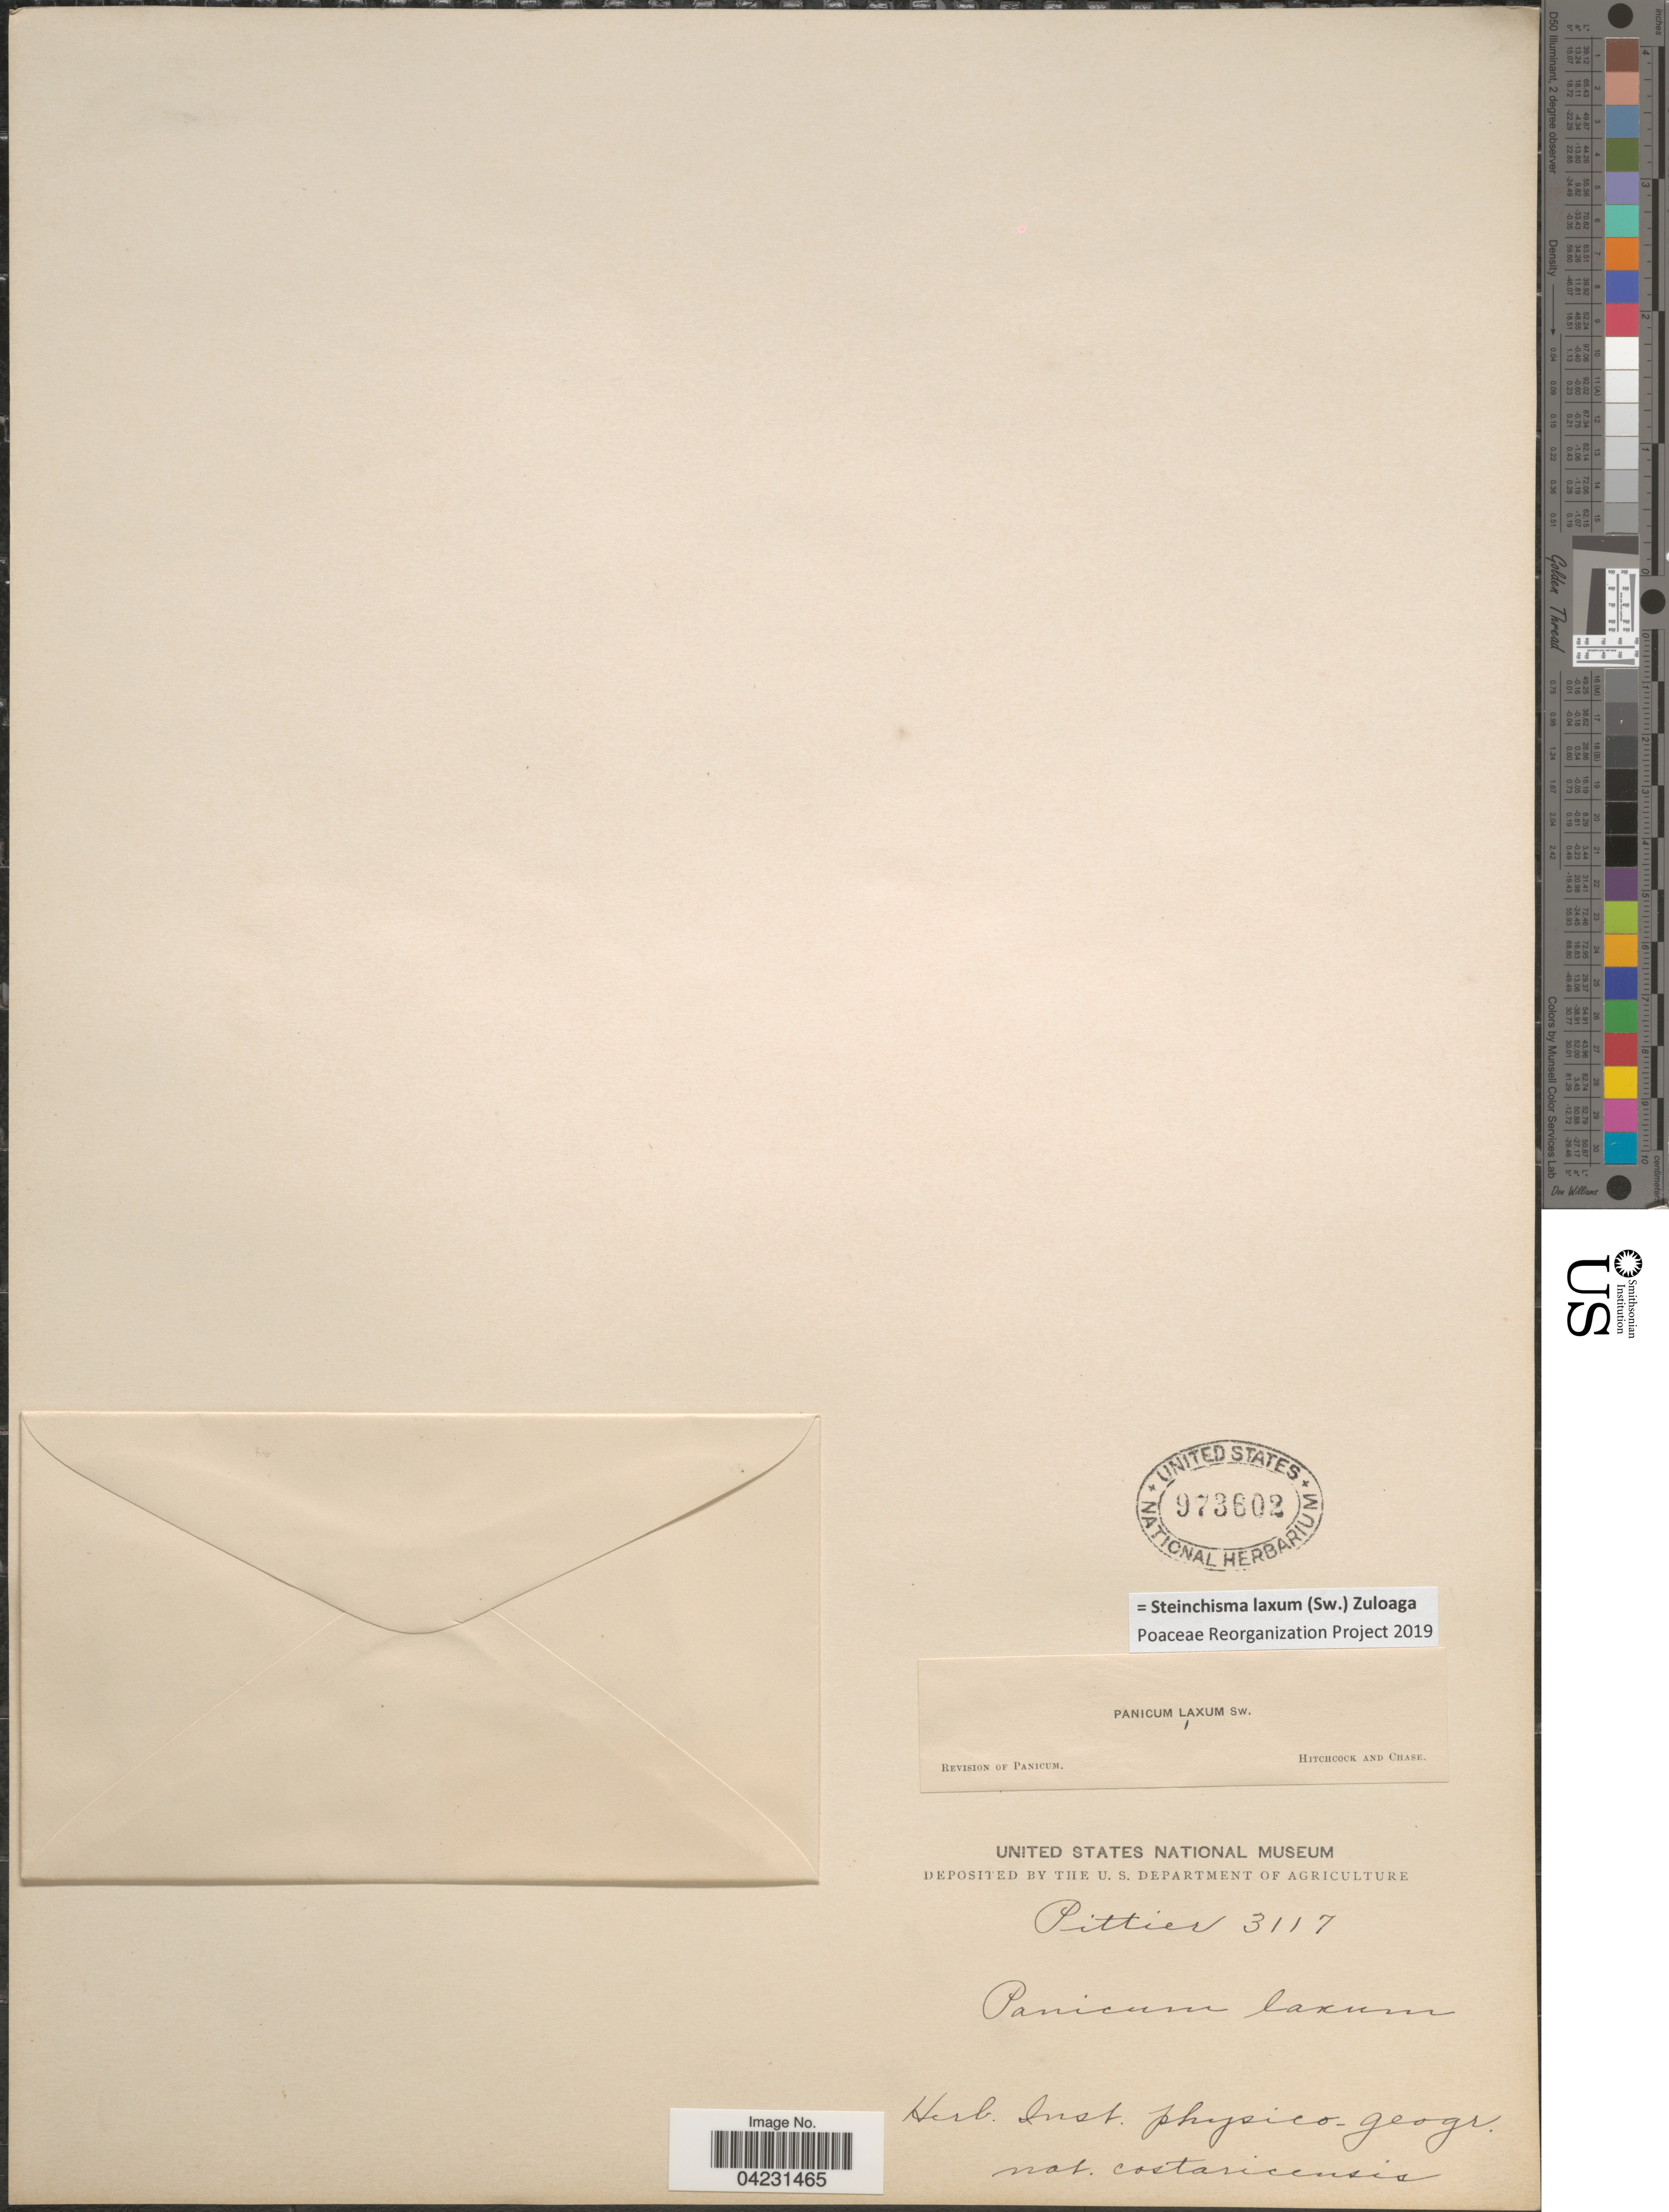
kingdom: Plantae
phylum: Tracheophyta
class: Liliopsida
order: Poales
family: Poaceae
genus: Steinchisma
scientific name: Steinchisma laxum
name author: (Sw.) Zuloaga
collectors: Pittier, --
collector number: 3117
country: Costa Rica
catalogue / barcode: US 973602